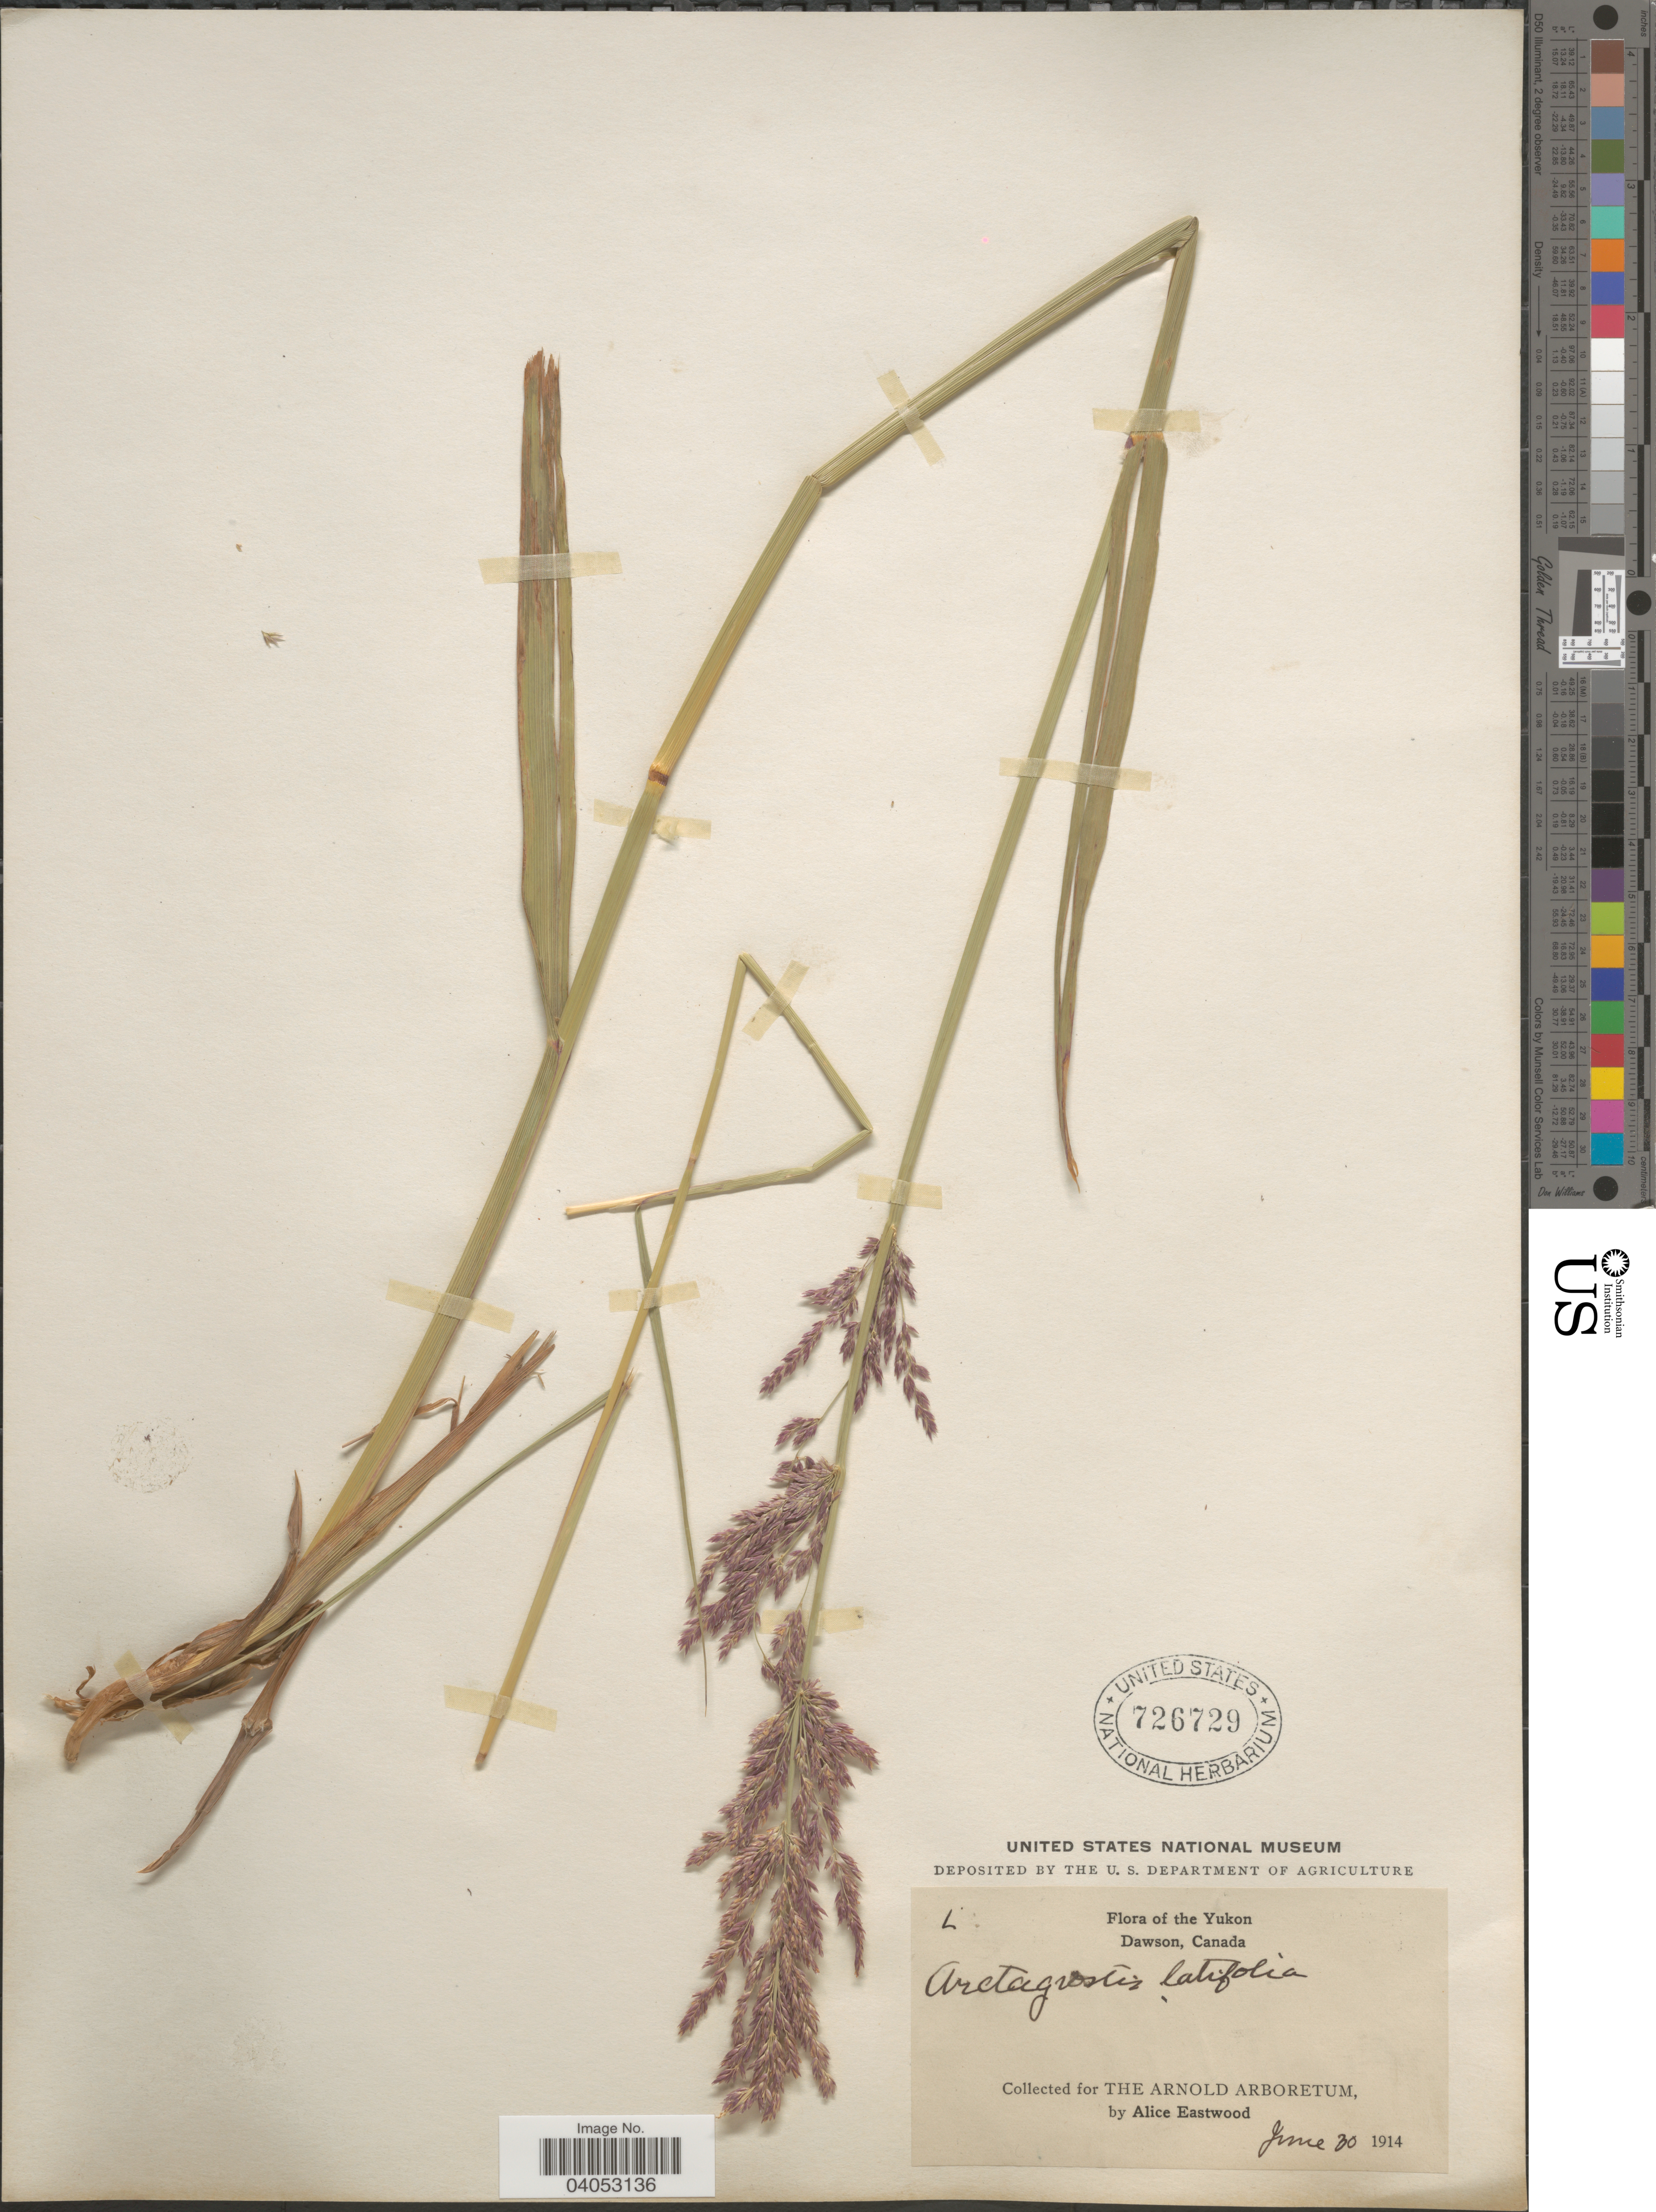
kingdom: Plantae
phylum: Tracheophyta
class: Liliopsida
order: Poales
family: Poaceae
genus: Arctagrostis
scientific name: Arctagrostis latifolia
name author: (R. Br.) Griseb.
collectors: A. Eastwood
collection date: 1914-06-30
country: Canada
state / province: Yukon Territory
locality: The Yukon. Dawson.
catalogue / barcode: US 726729